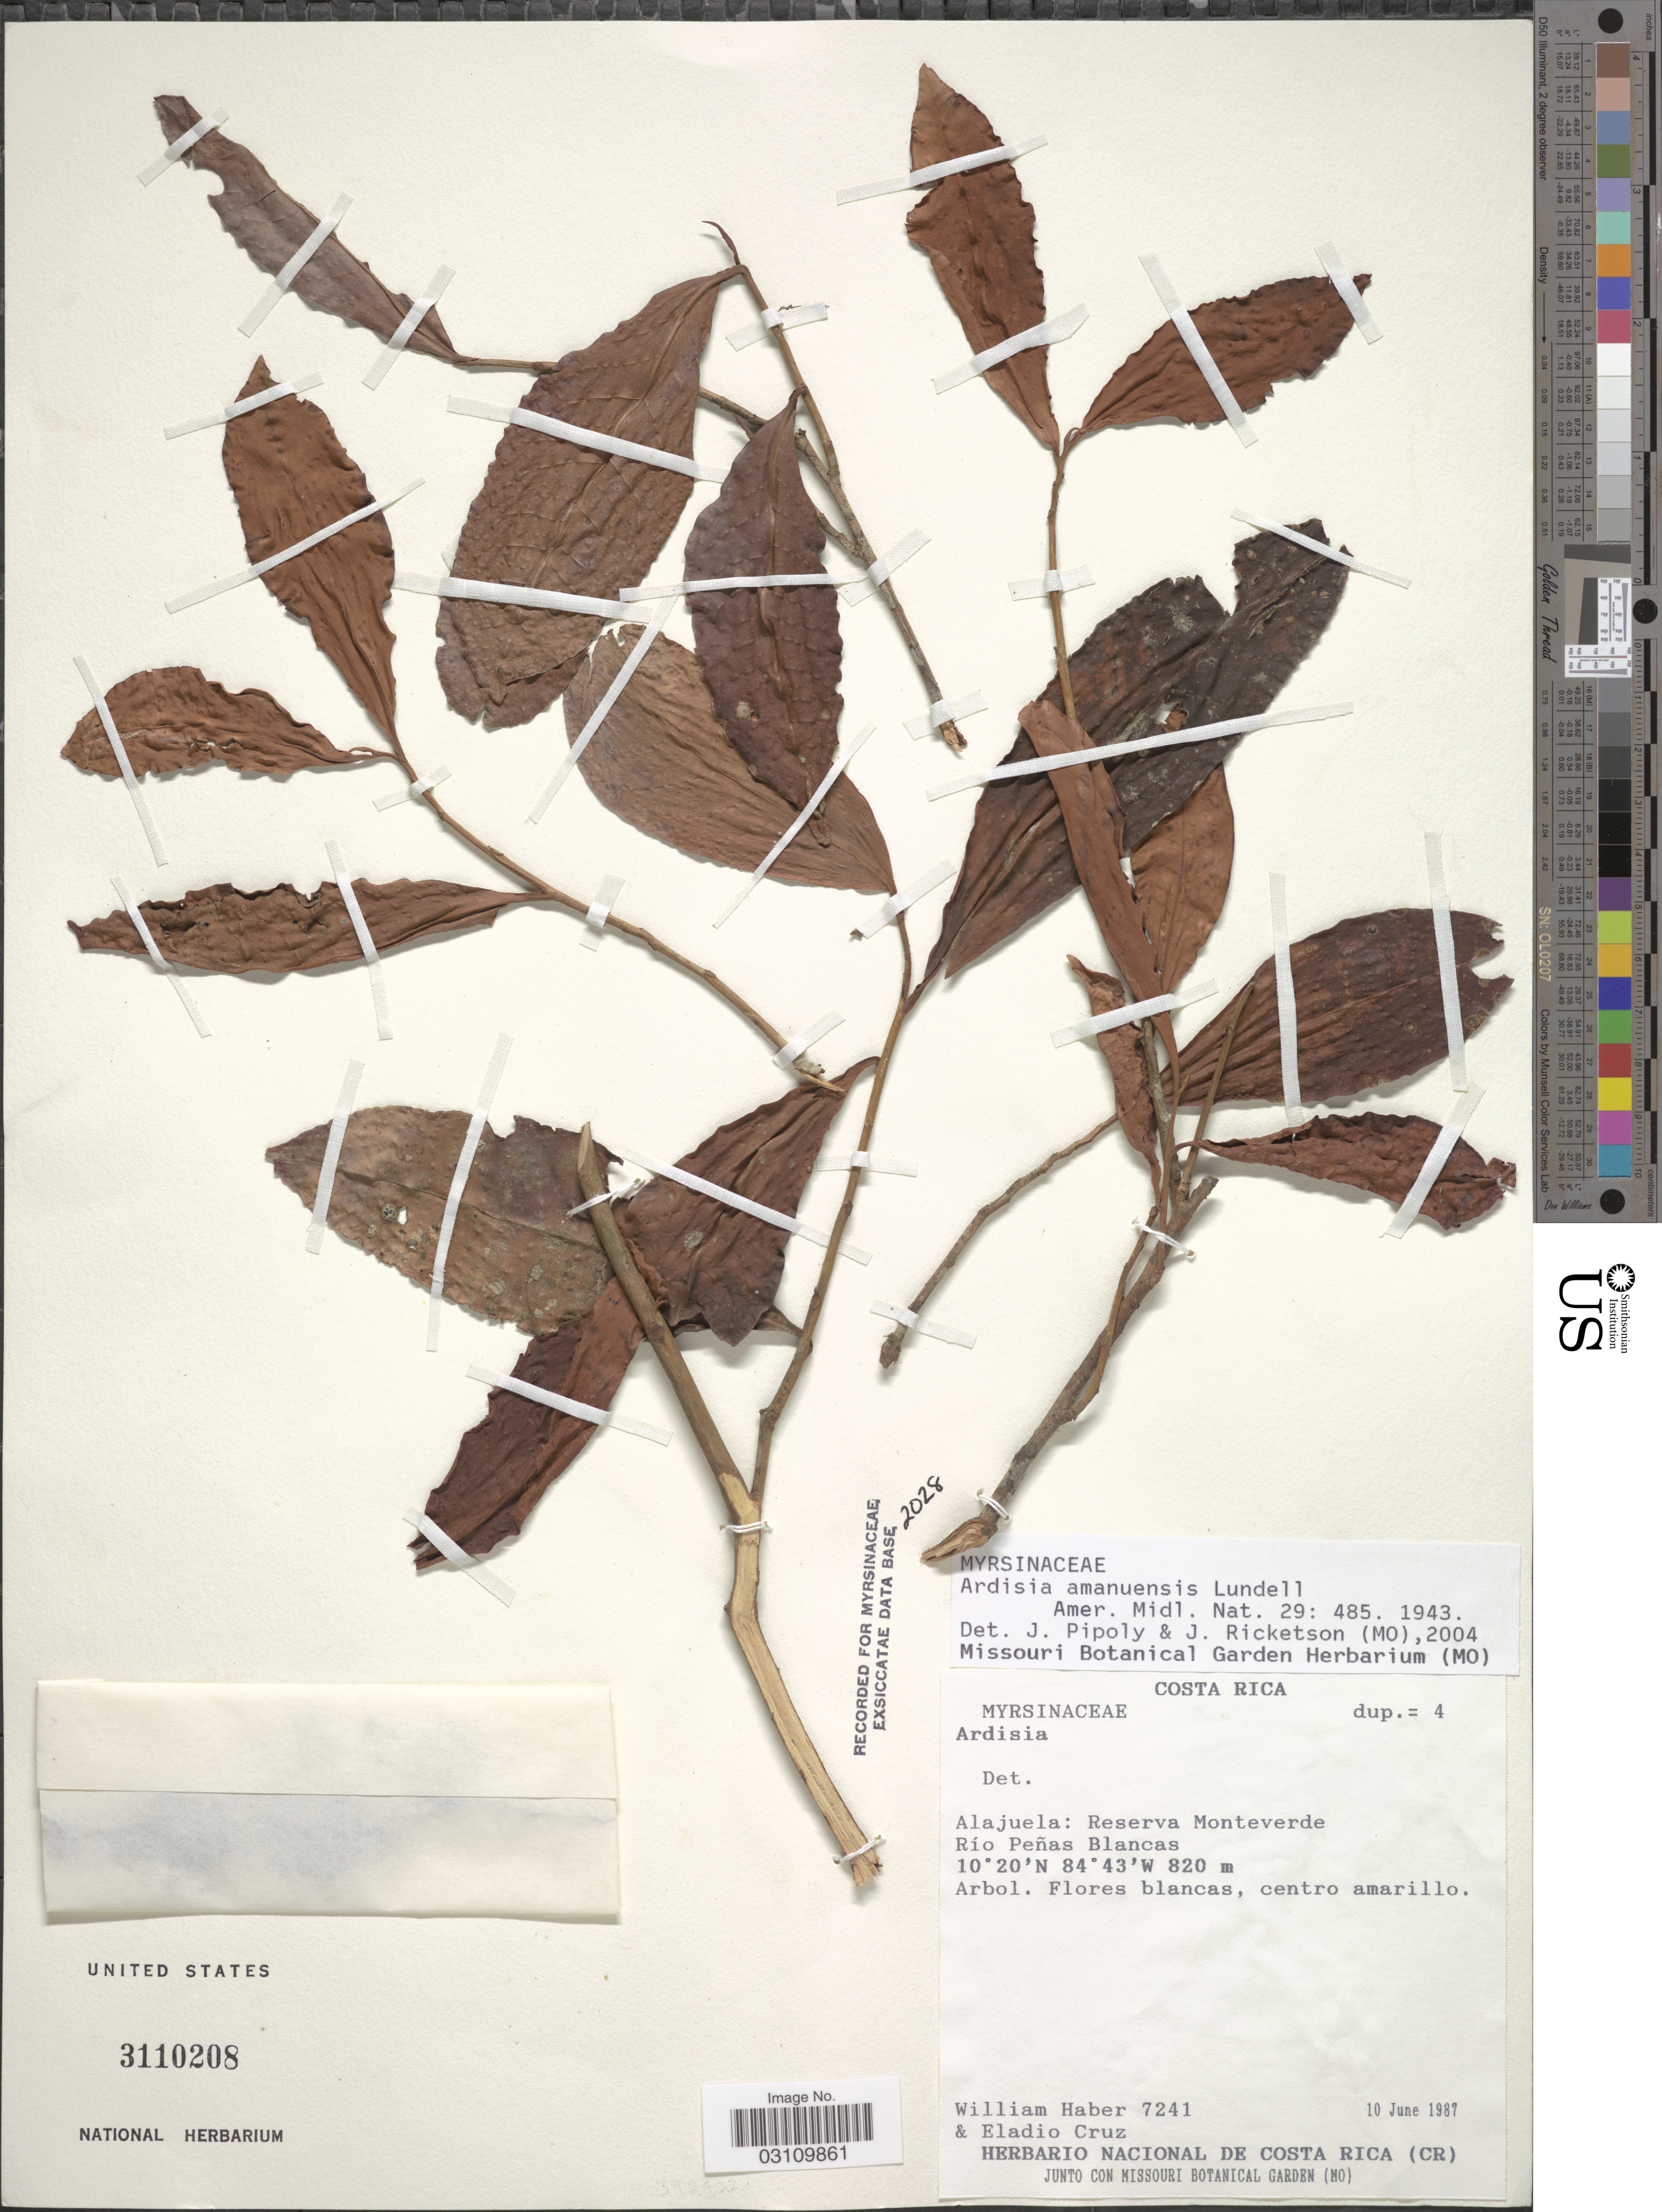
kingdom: Plantae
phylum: Tracheophyta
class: Magnoliopsida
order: Ericales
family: Primulaceae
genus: Ardisia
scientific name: Ardisia amanuensis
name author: Lundell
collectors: W. Haber & E. Cruz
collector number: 7241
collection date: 1987-06-10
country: Costa Rica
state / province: Alajuela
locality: Reserva Monteverde, Río Peñas Blancas.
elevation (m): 820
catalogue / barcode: US 3110208